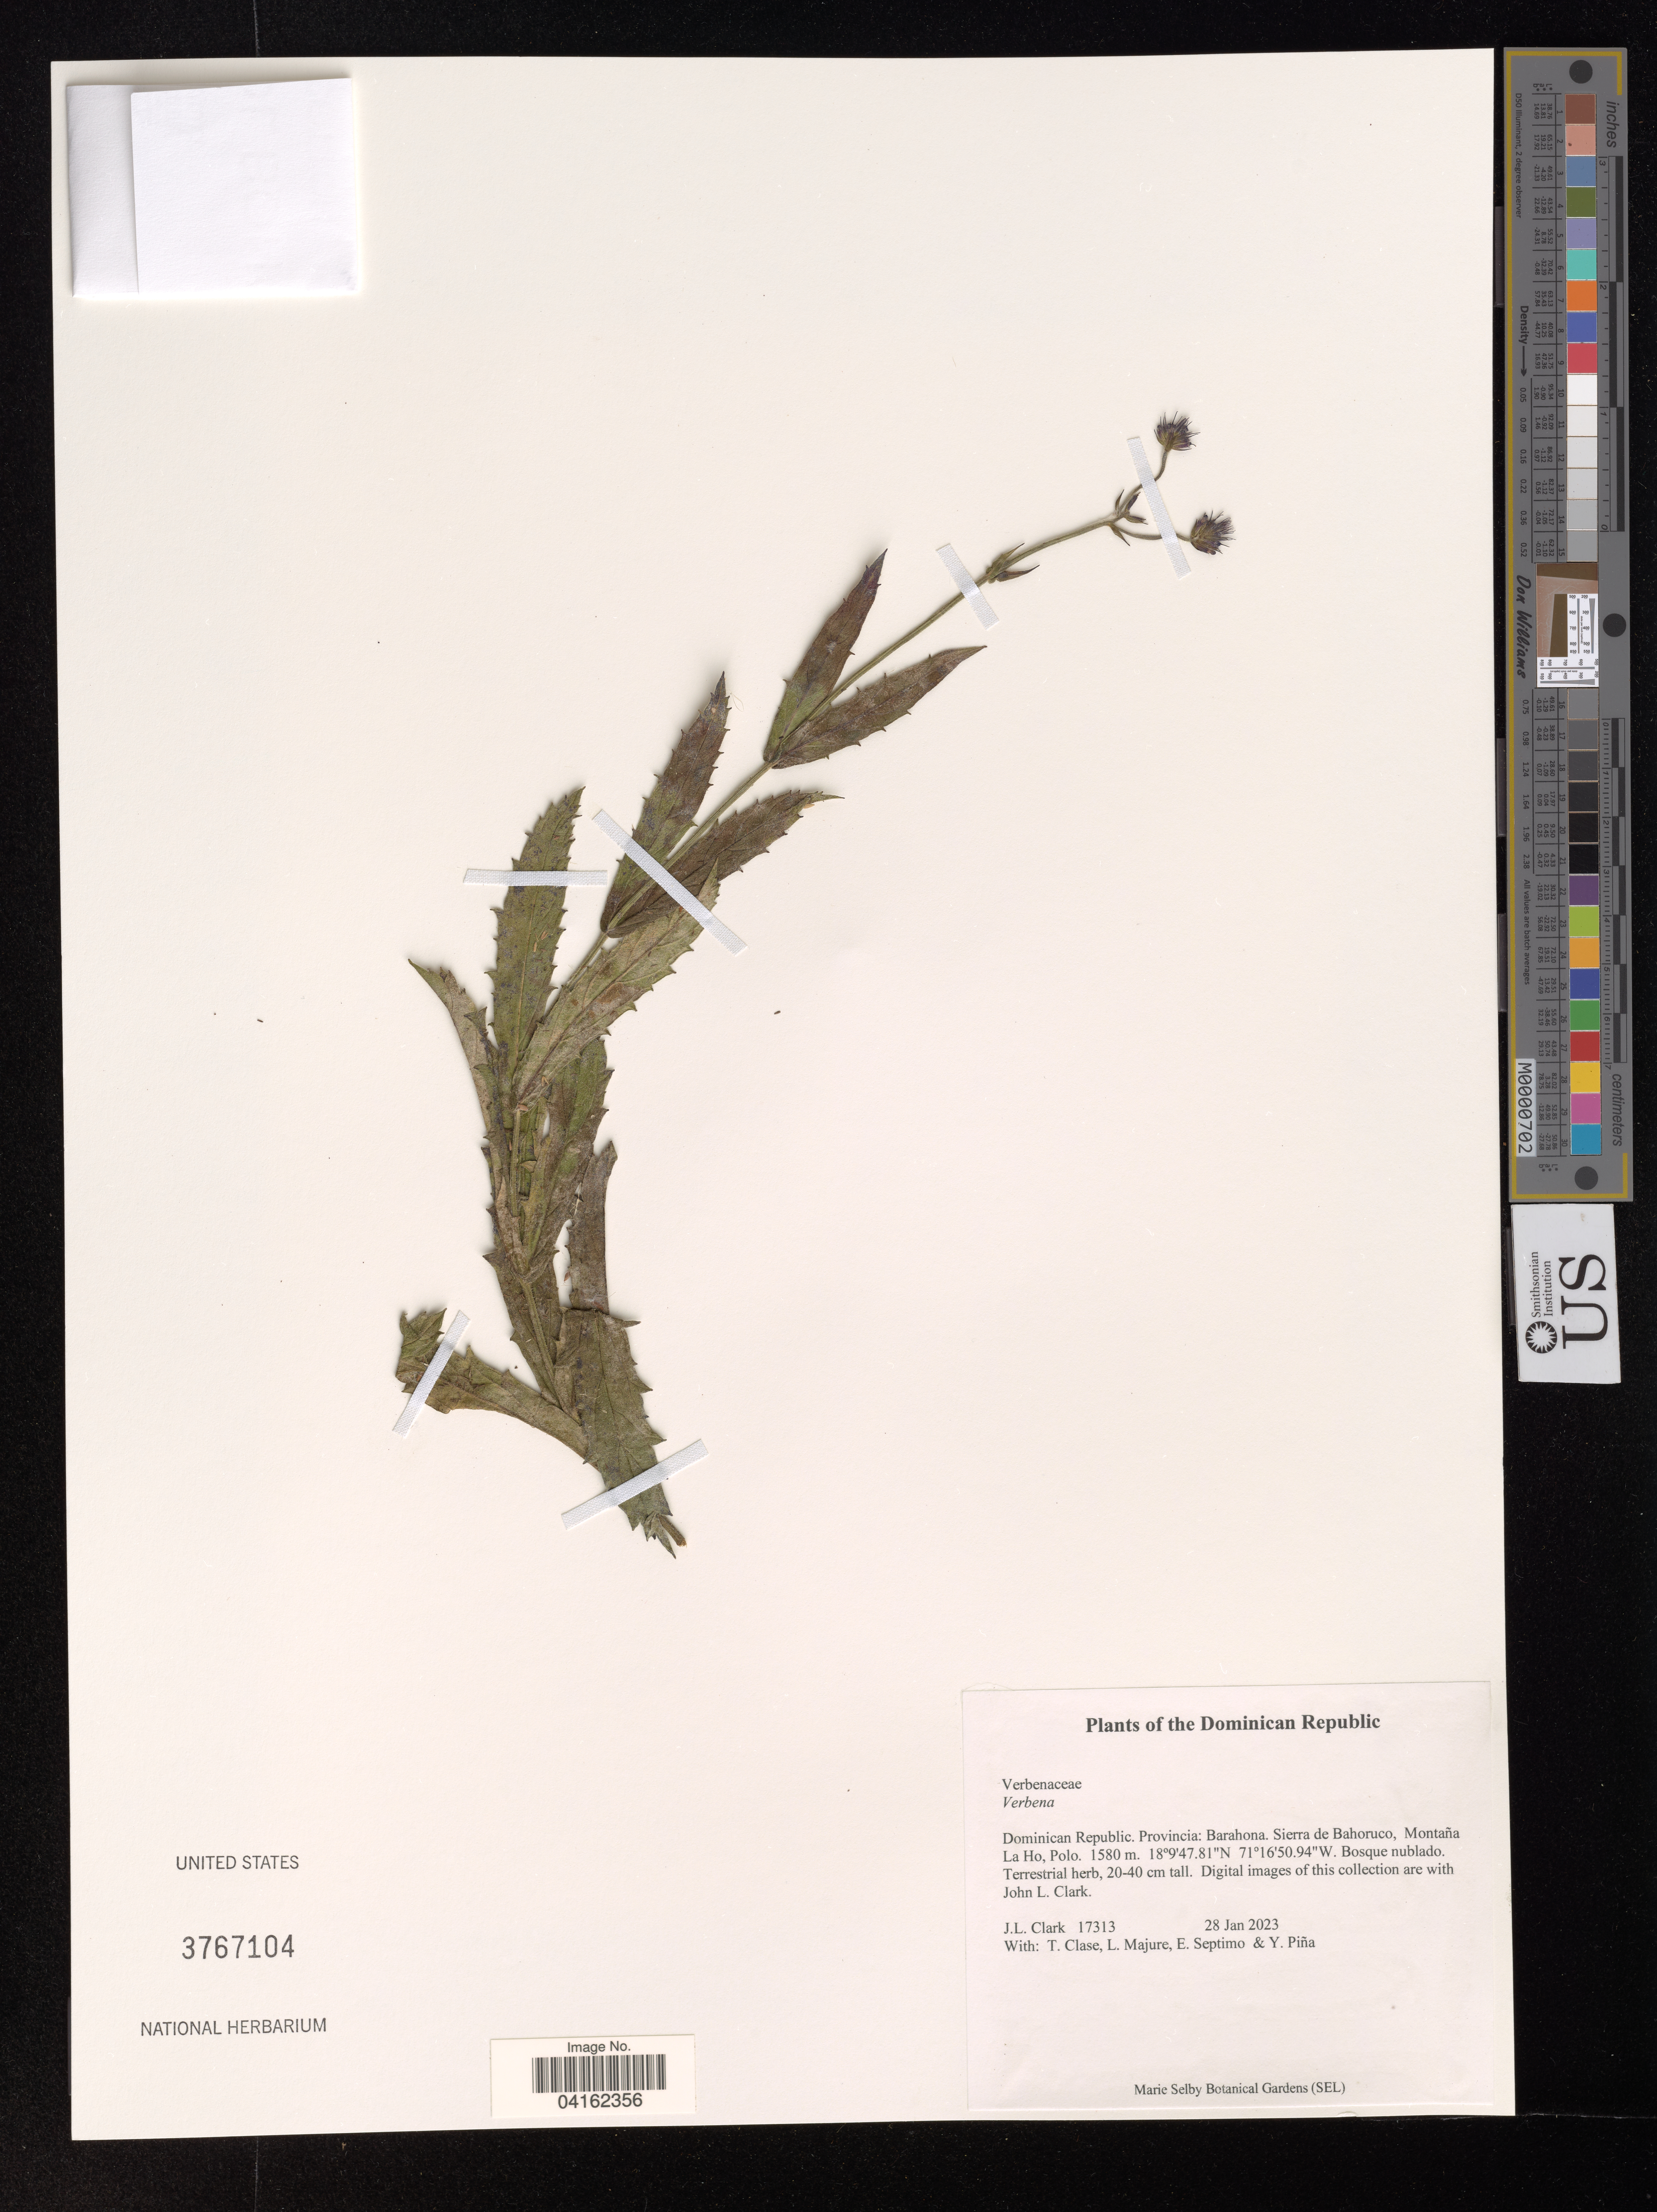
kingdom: Plantae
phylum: Tracheophyta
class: Magnoliopsida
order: Lamiales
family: Verbenaceae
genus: Verbena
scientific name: Verbena sp.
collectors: J. L. Clark & T. Clase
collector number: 17313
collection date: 2023-01-28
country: Dominican Republic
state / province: Barahona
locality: Sierra de Bahoruco, Montaña La Ho, Polo.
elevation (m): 1580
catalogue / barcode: US 3767104